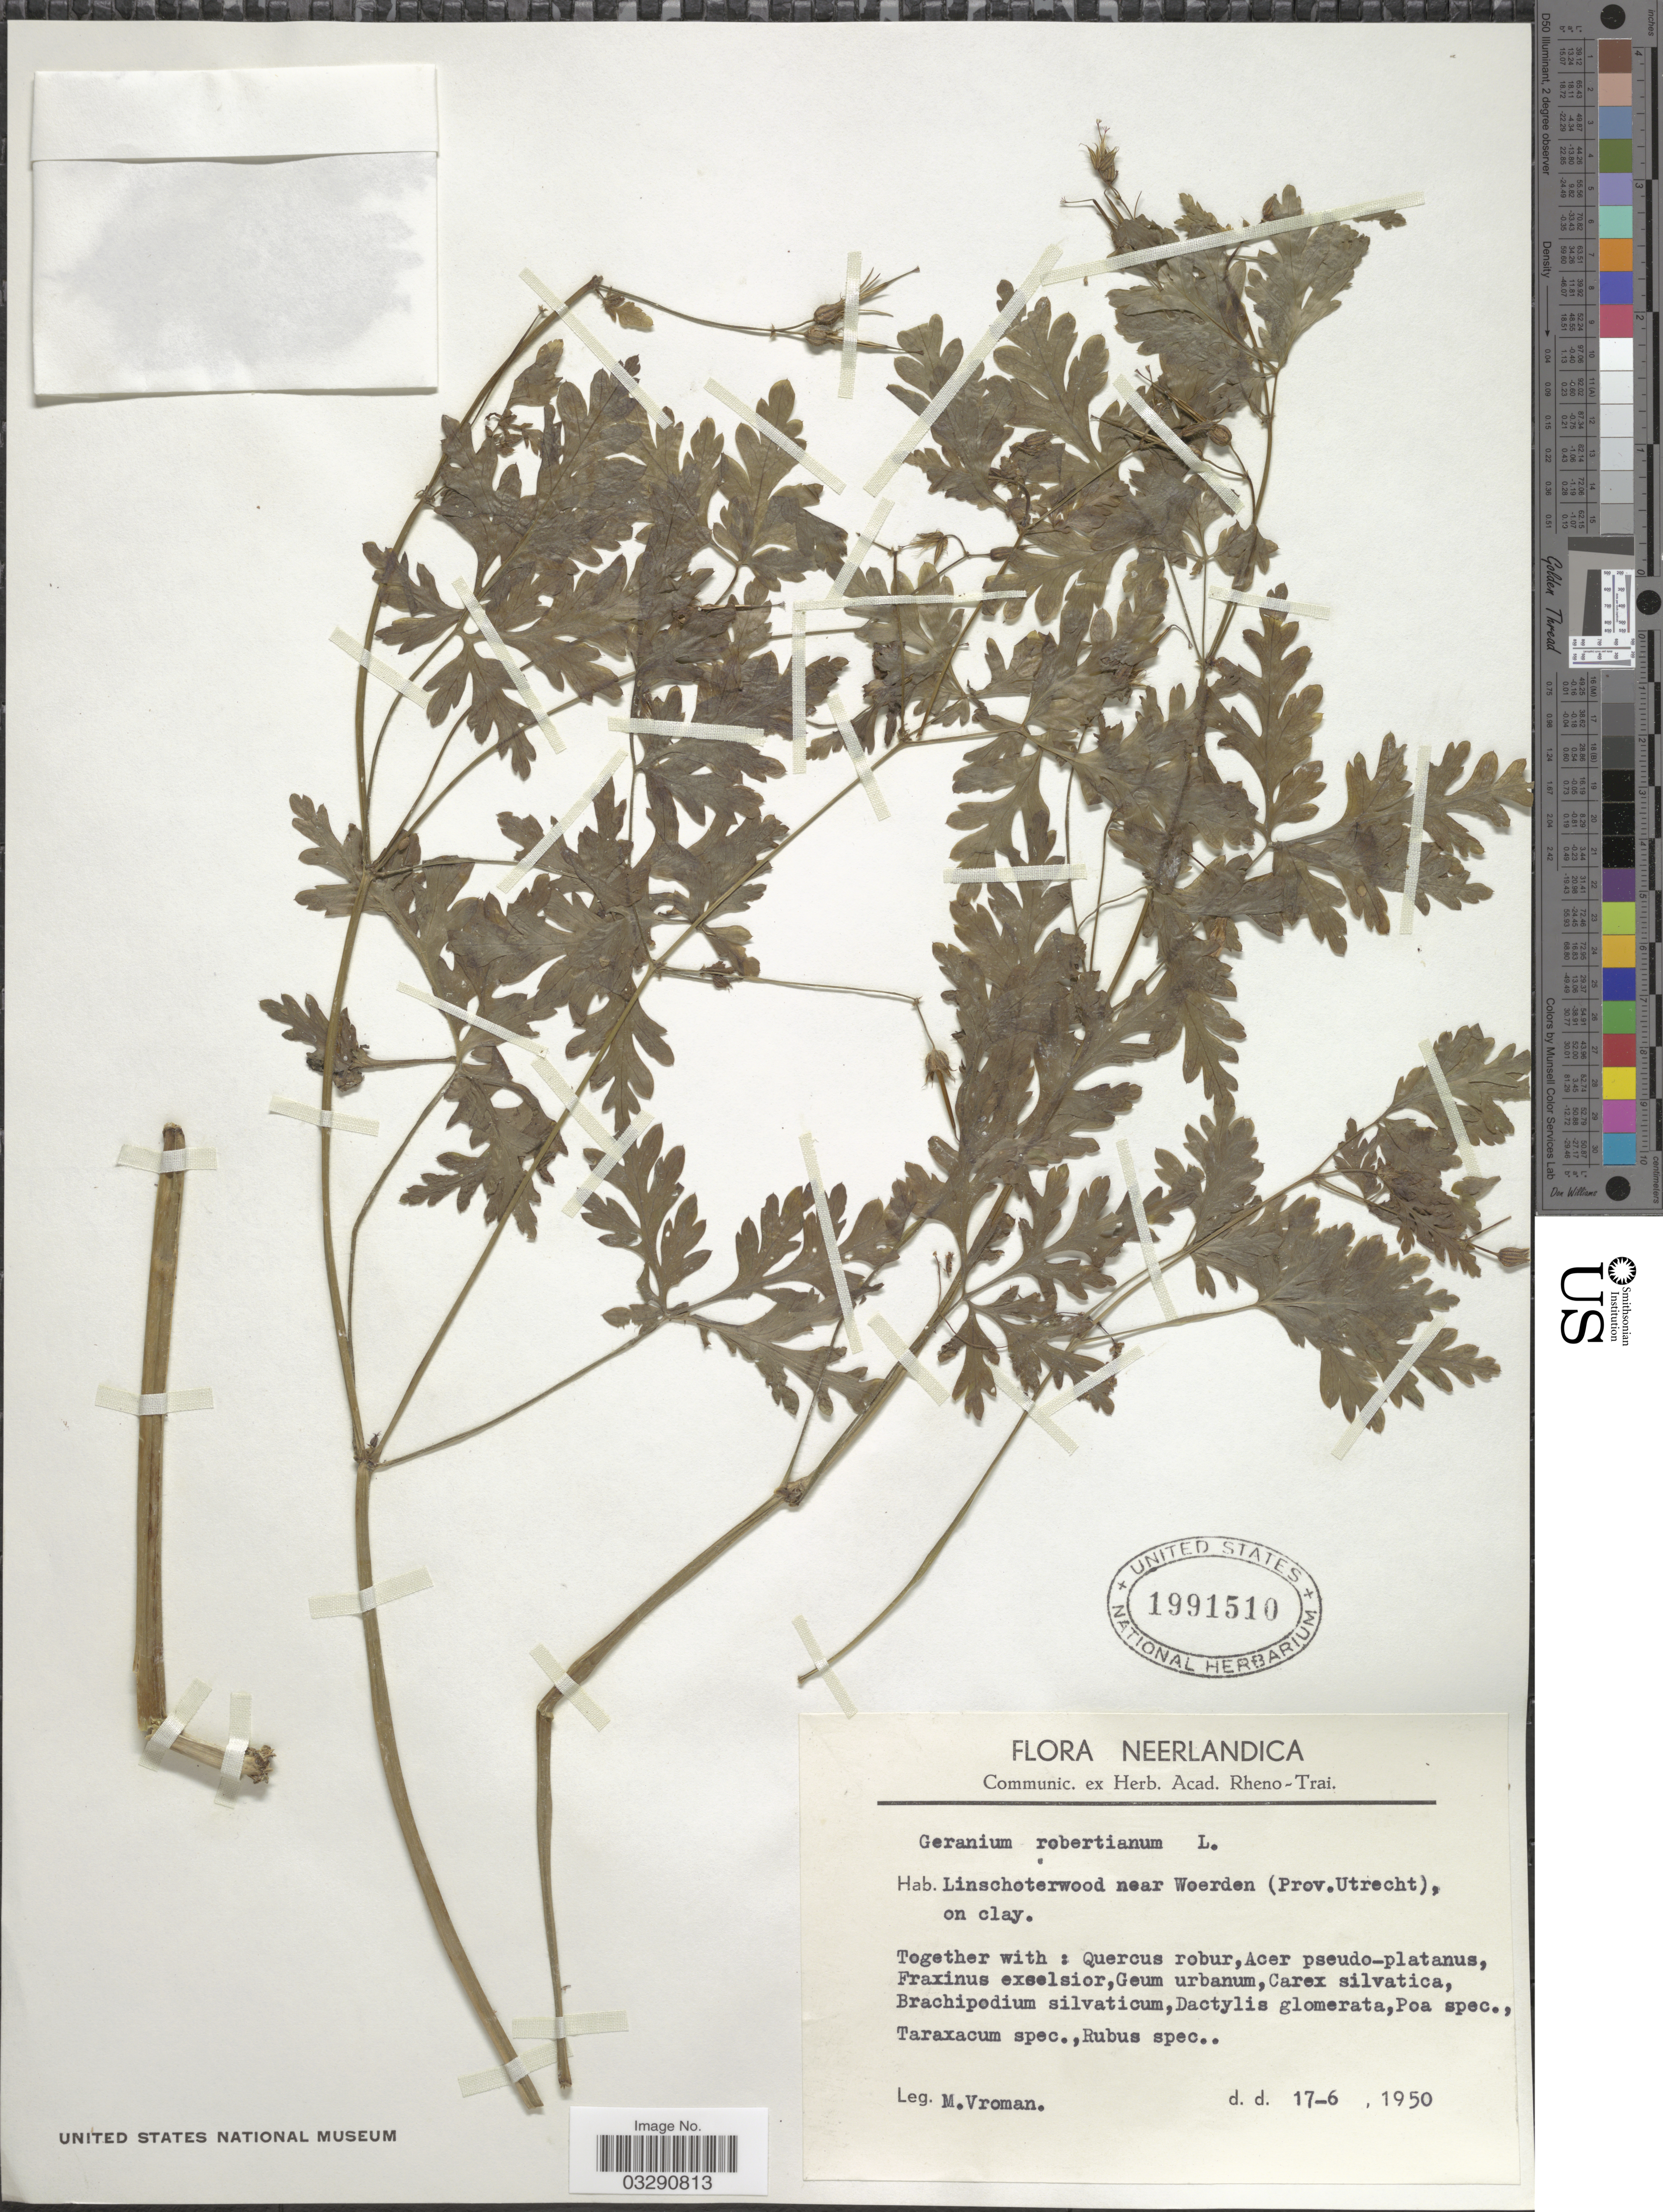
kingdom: Plantae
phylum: Tracheophyta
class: Magnoliopsida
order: Geraniales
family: Geraniaceae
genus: Geranium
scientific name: Geranium robertianum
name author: L.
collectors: M. Vroman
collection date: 1950-06-17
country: Netherlands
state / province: Utrecht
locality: Linschoterwood near Woerden.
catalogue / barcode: US 1991510